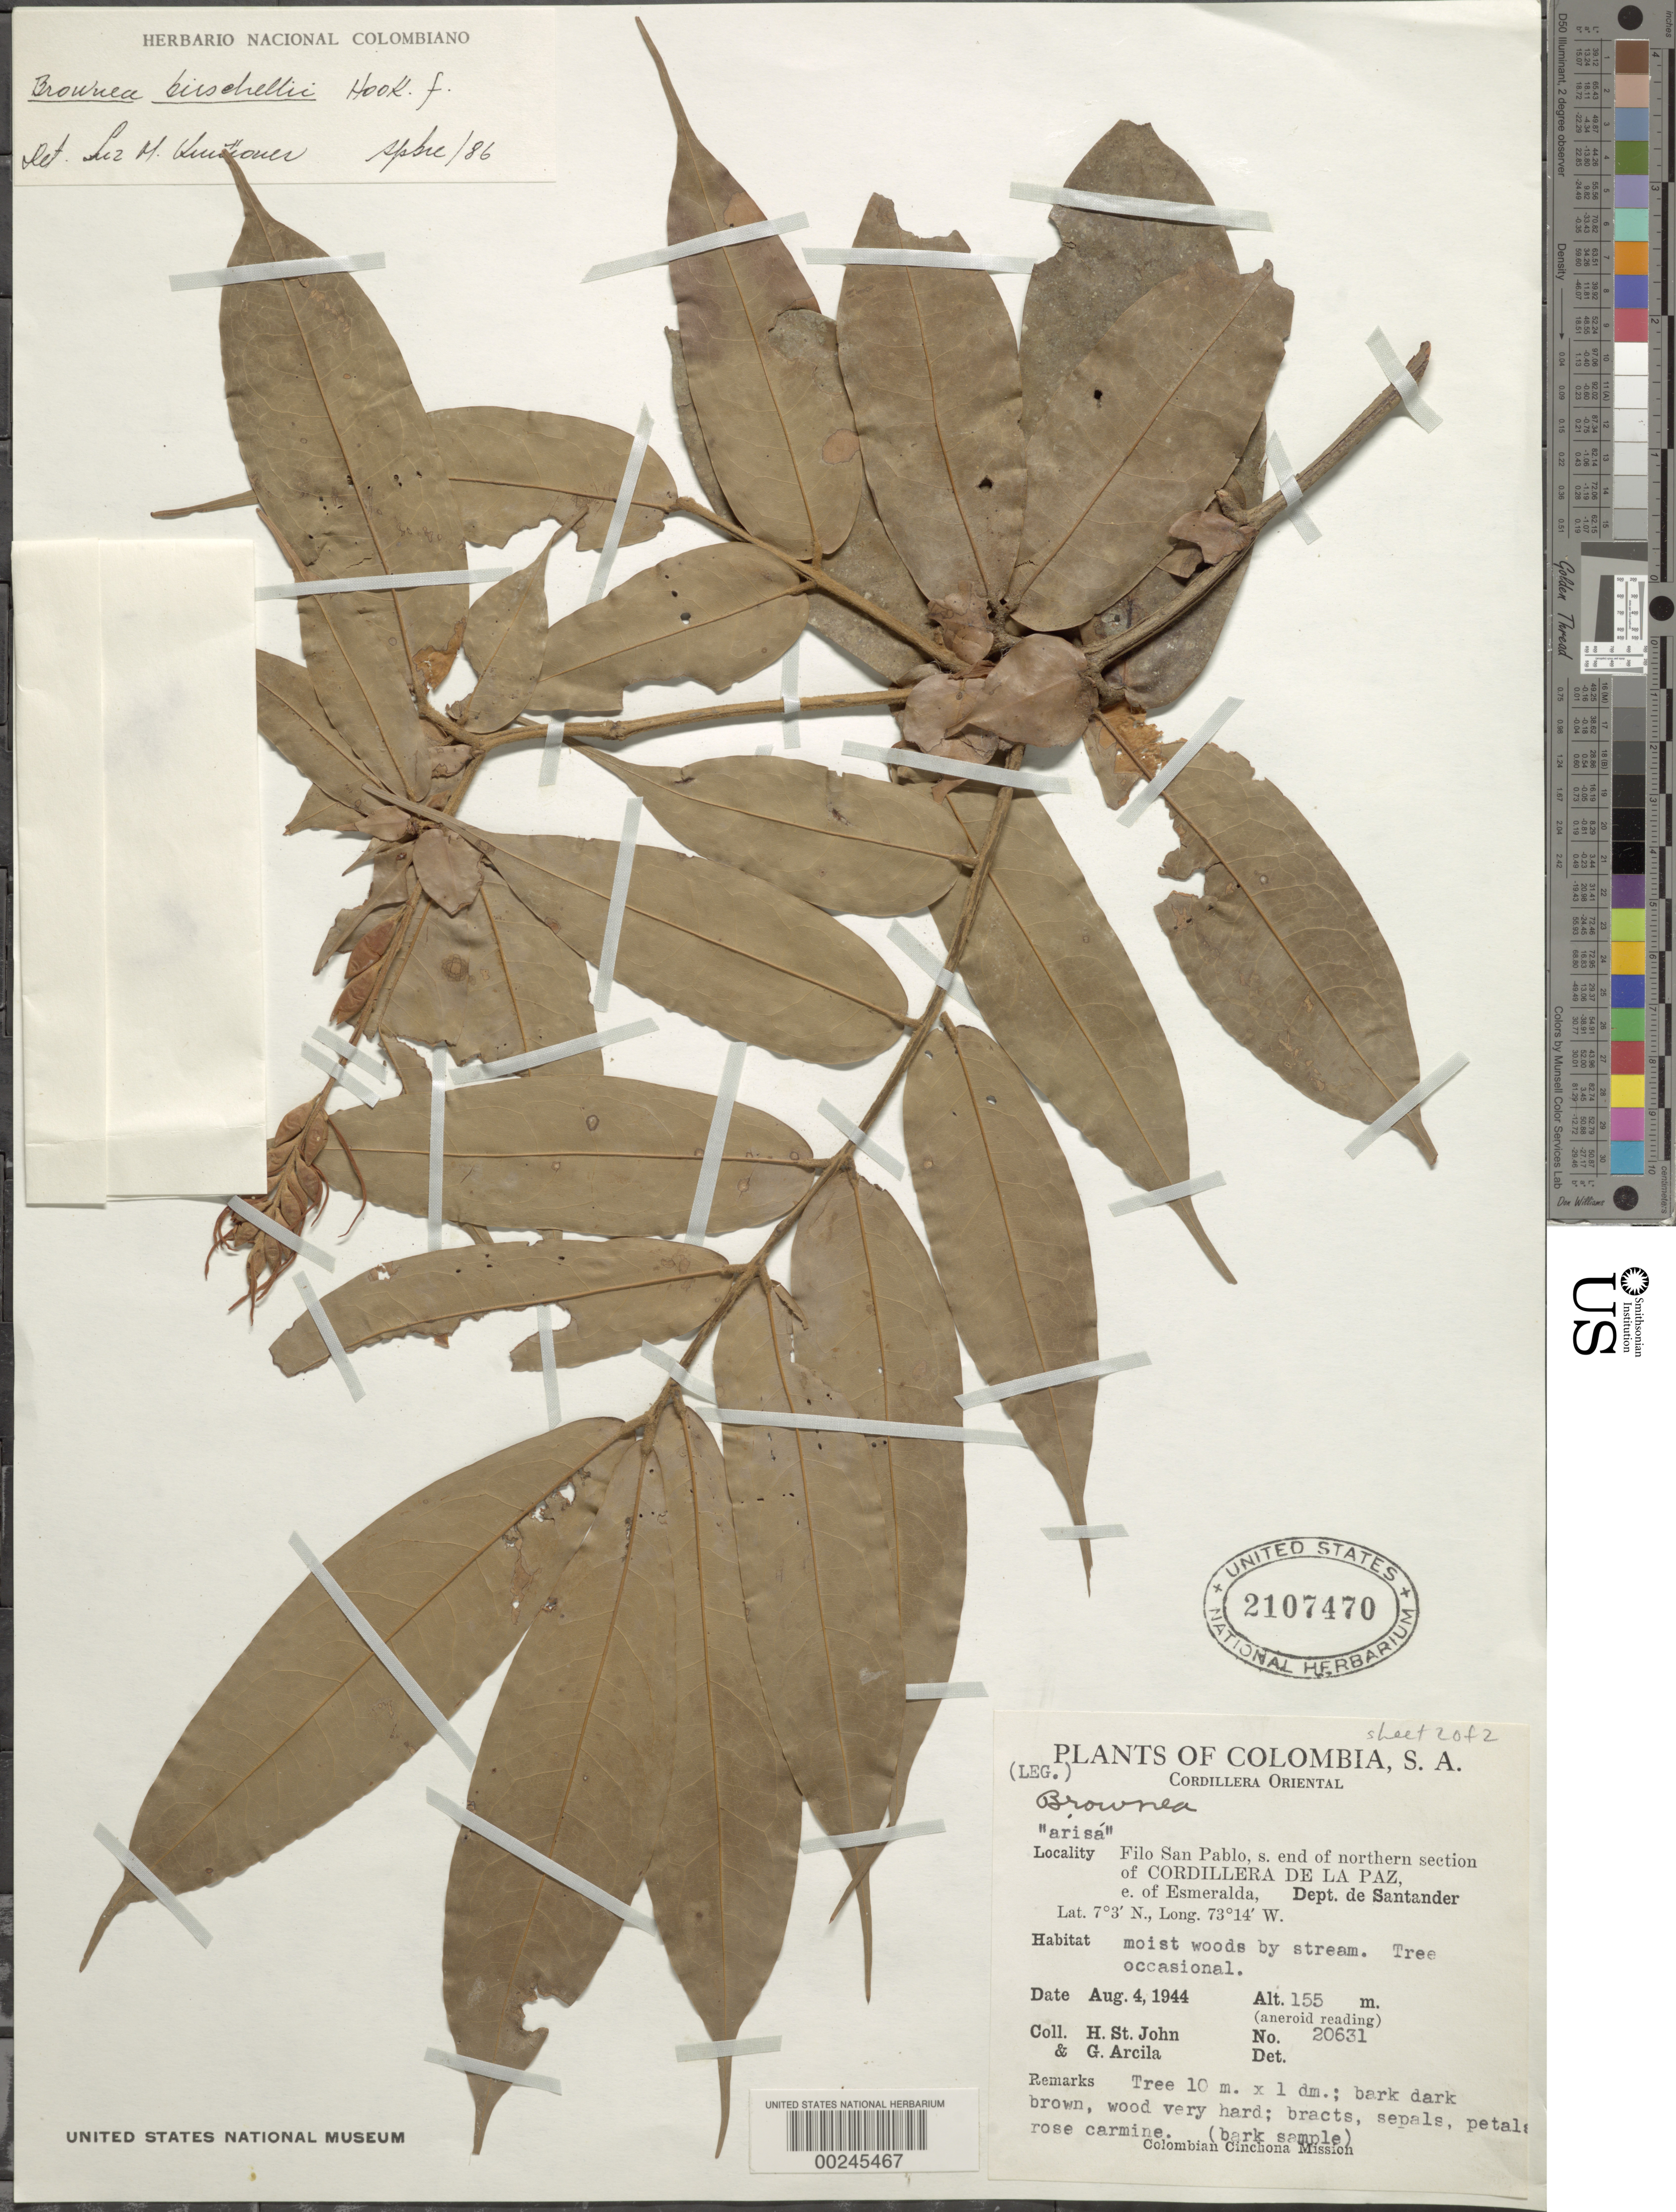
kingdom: Plantae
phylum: Tracheophyta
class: Magnoliopsida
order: Fabales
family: Fabaceae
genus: Brownea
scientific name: Brownea birschellii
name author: Hook. f.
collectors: H. St. John & G. Arcila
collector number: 20631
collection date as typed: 04 Aug 1944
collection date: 1944-08-04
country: Colombia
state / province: Santander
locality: Filo San Pablo, S end of NErn section of Cordillera de La Paz, E of Esmeralda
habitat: Moist woods by stream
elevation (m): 155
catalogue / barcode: US 2107470